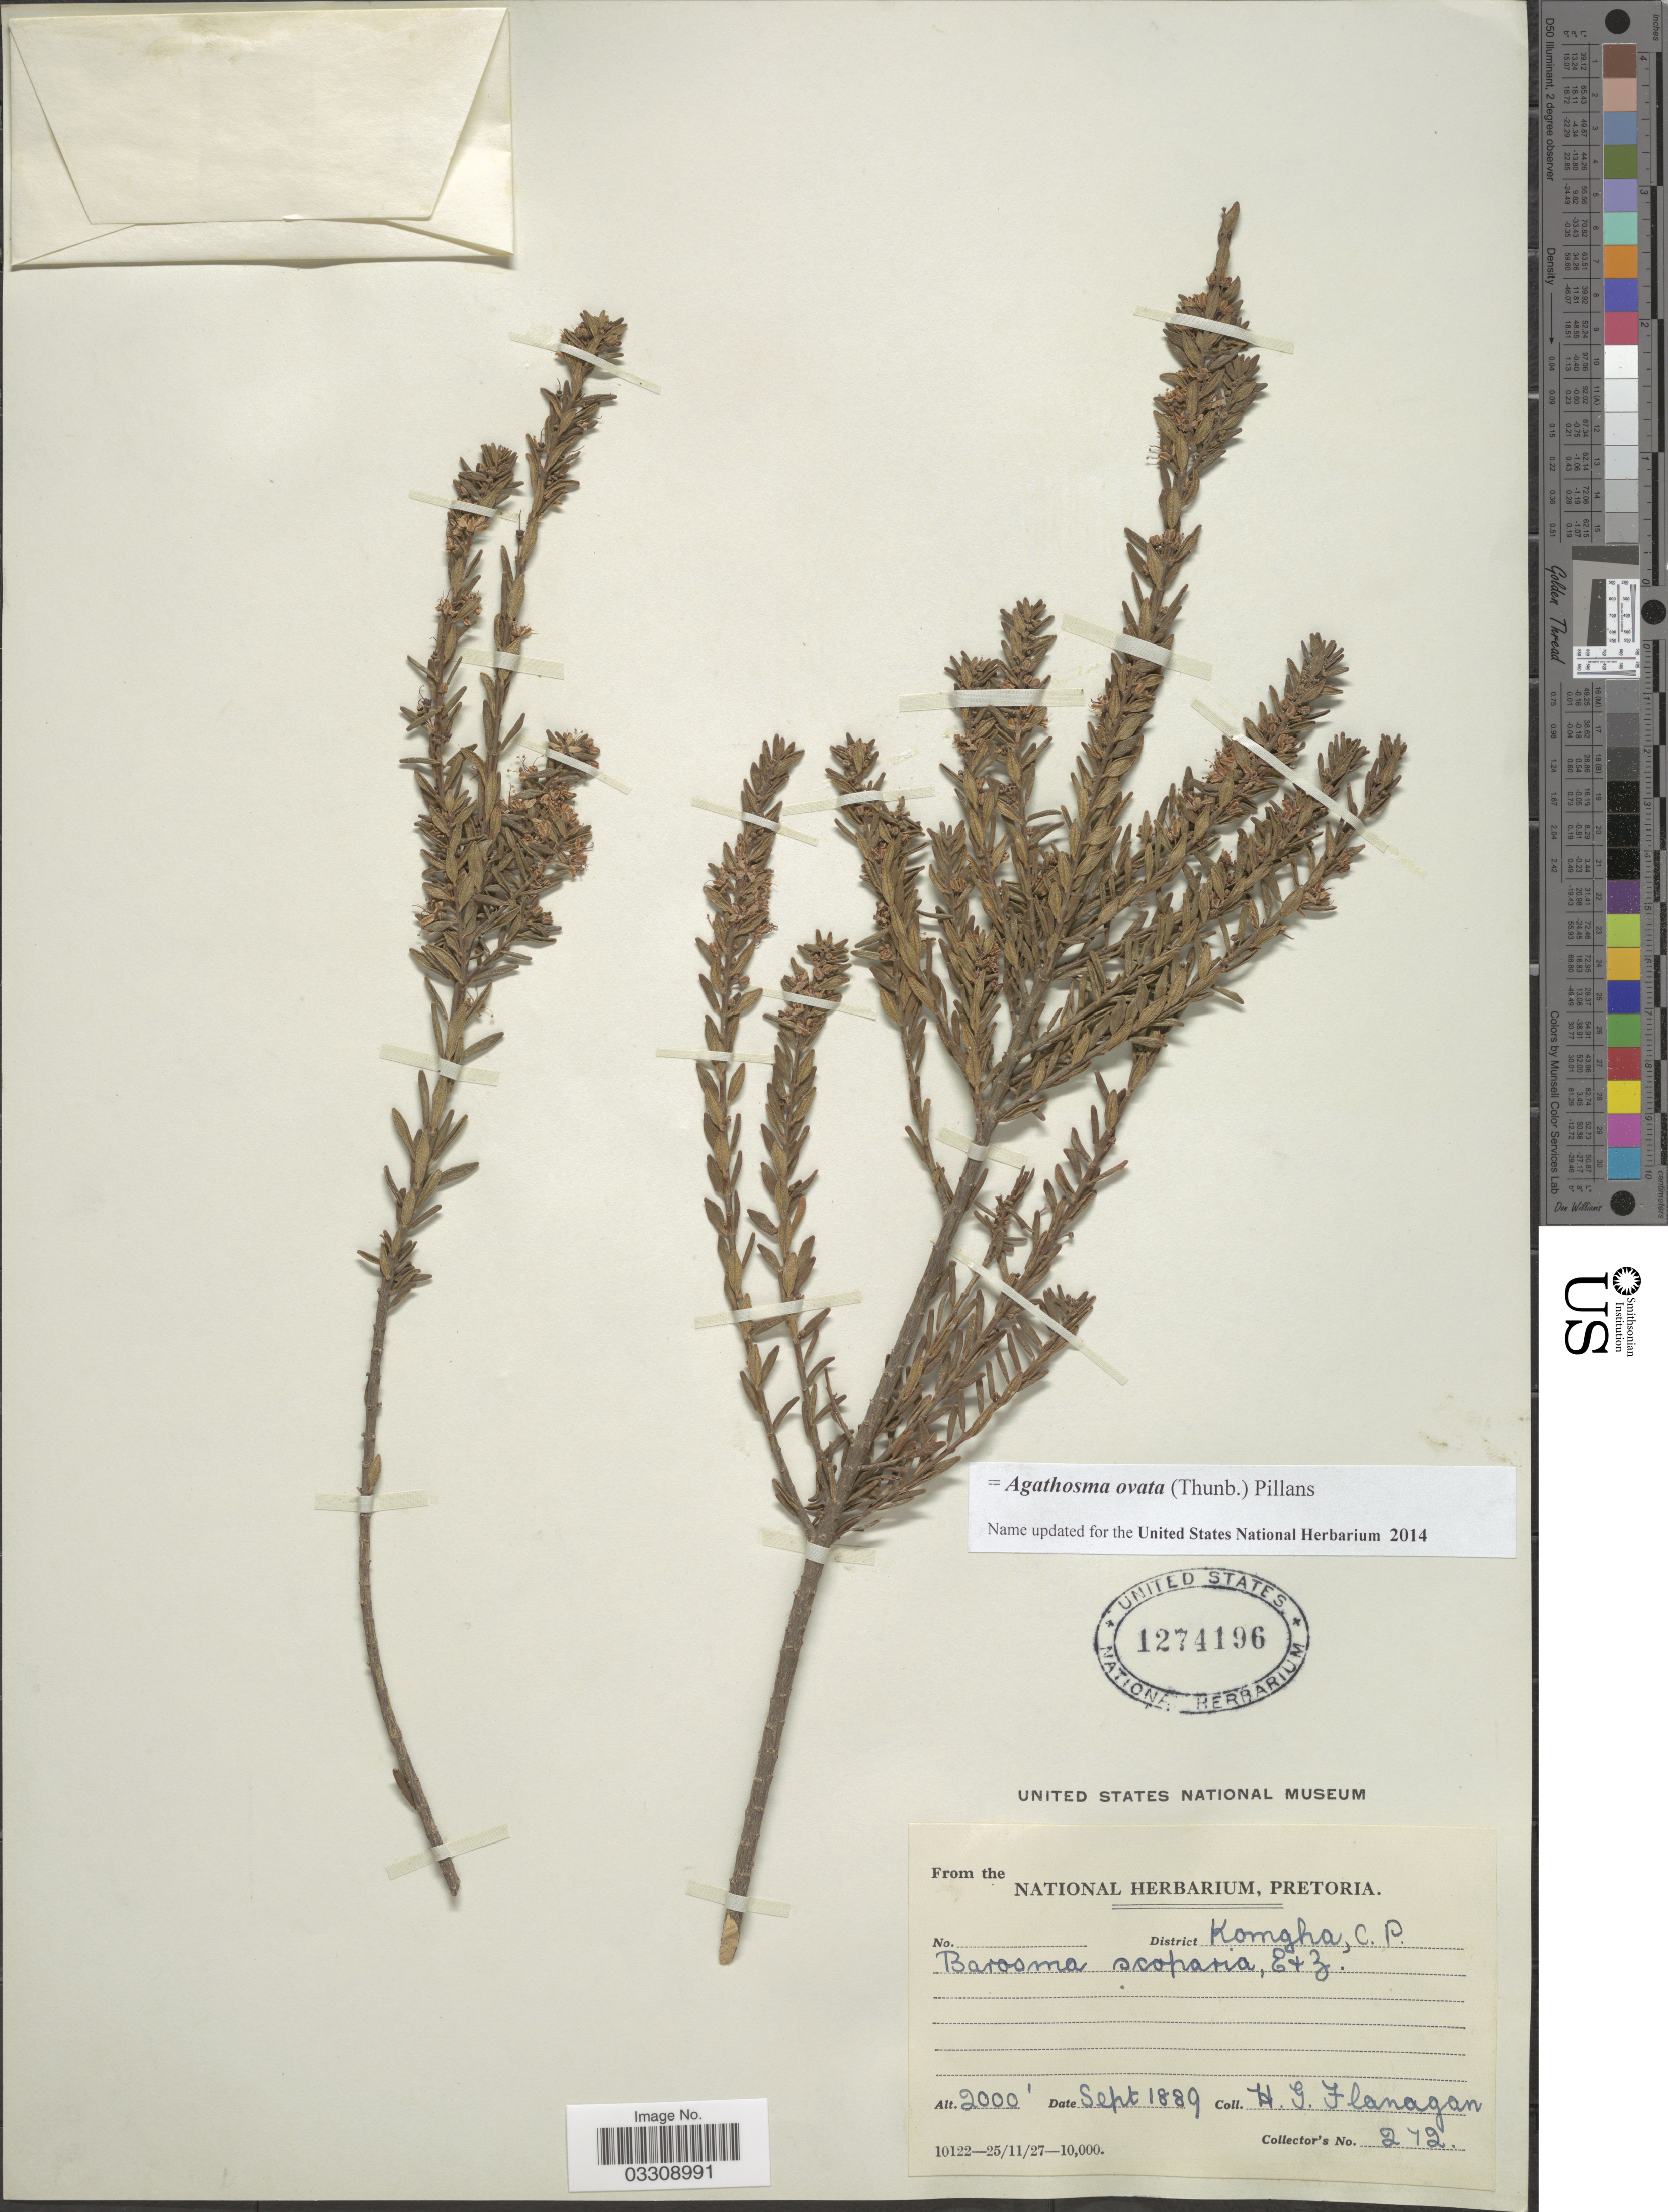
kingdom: Plantae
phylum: Tracheophyta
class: Magnoliopsida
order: Sapindales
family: Rutaceae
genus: Agathosma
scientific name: Agathosma ovata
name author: (Thunb.) Pillans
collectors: H. Flanagan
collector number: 272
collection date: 1889-09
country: South Africa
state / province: Eastern Cape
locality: District Komgha.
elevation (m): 610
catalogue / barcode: US 1274196